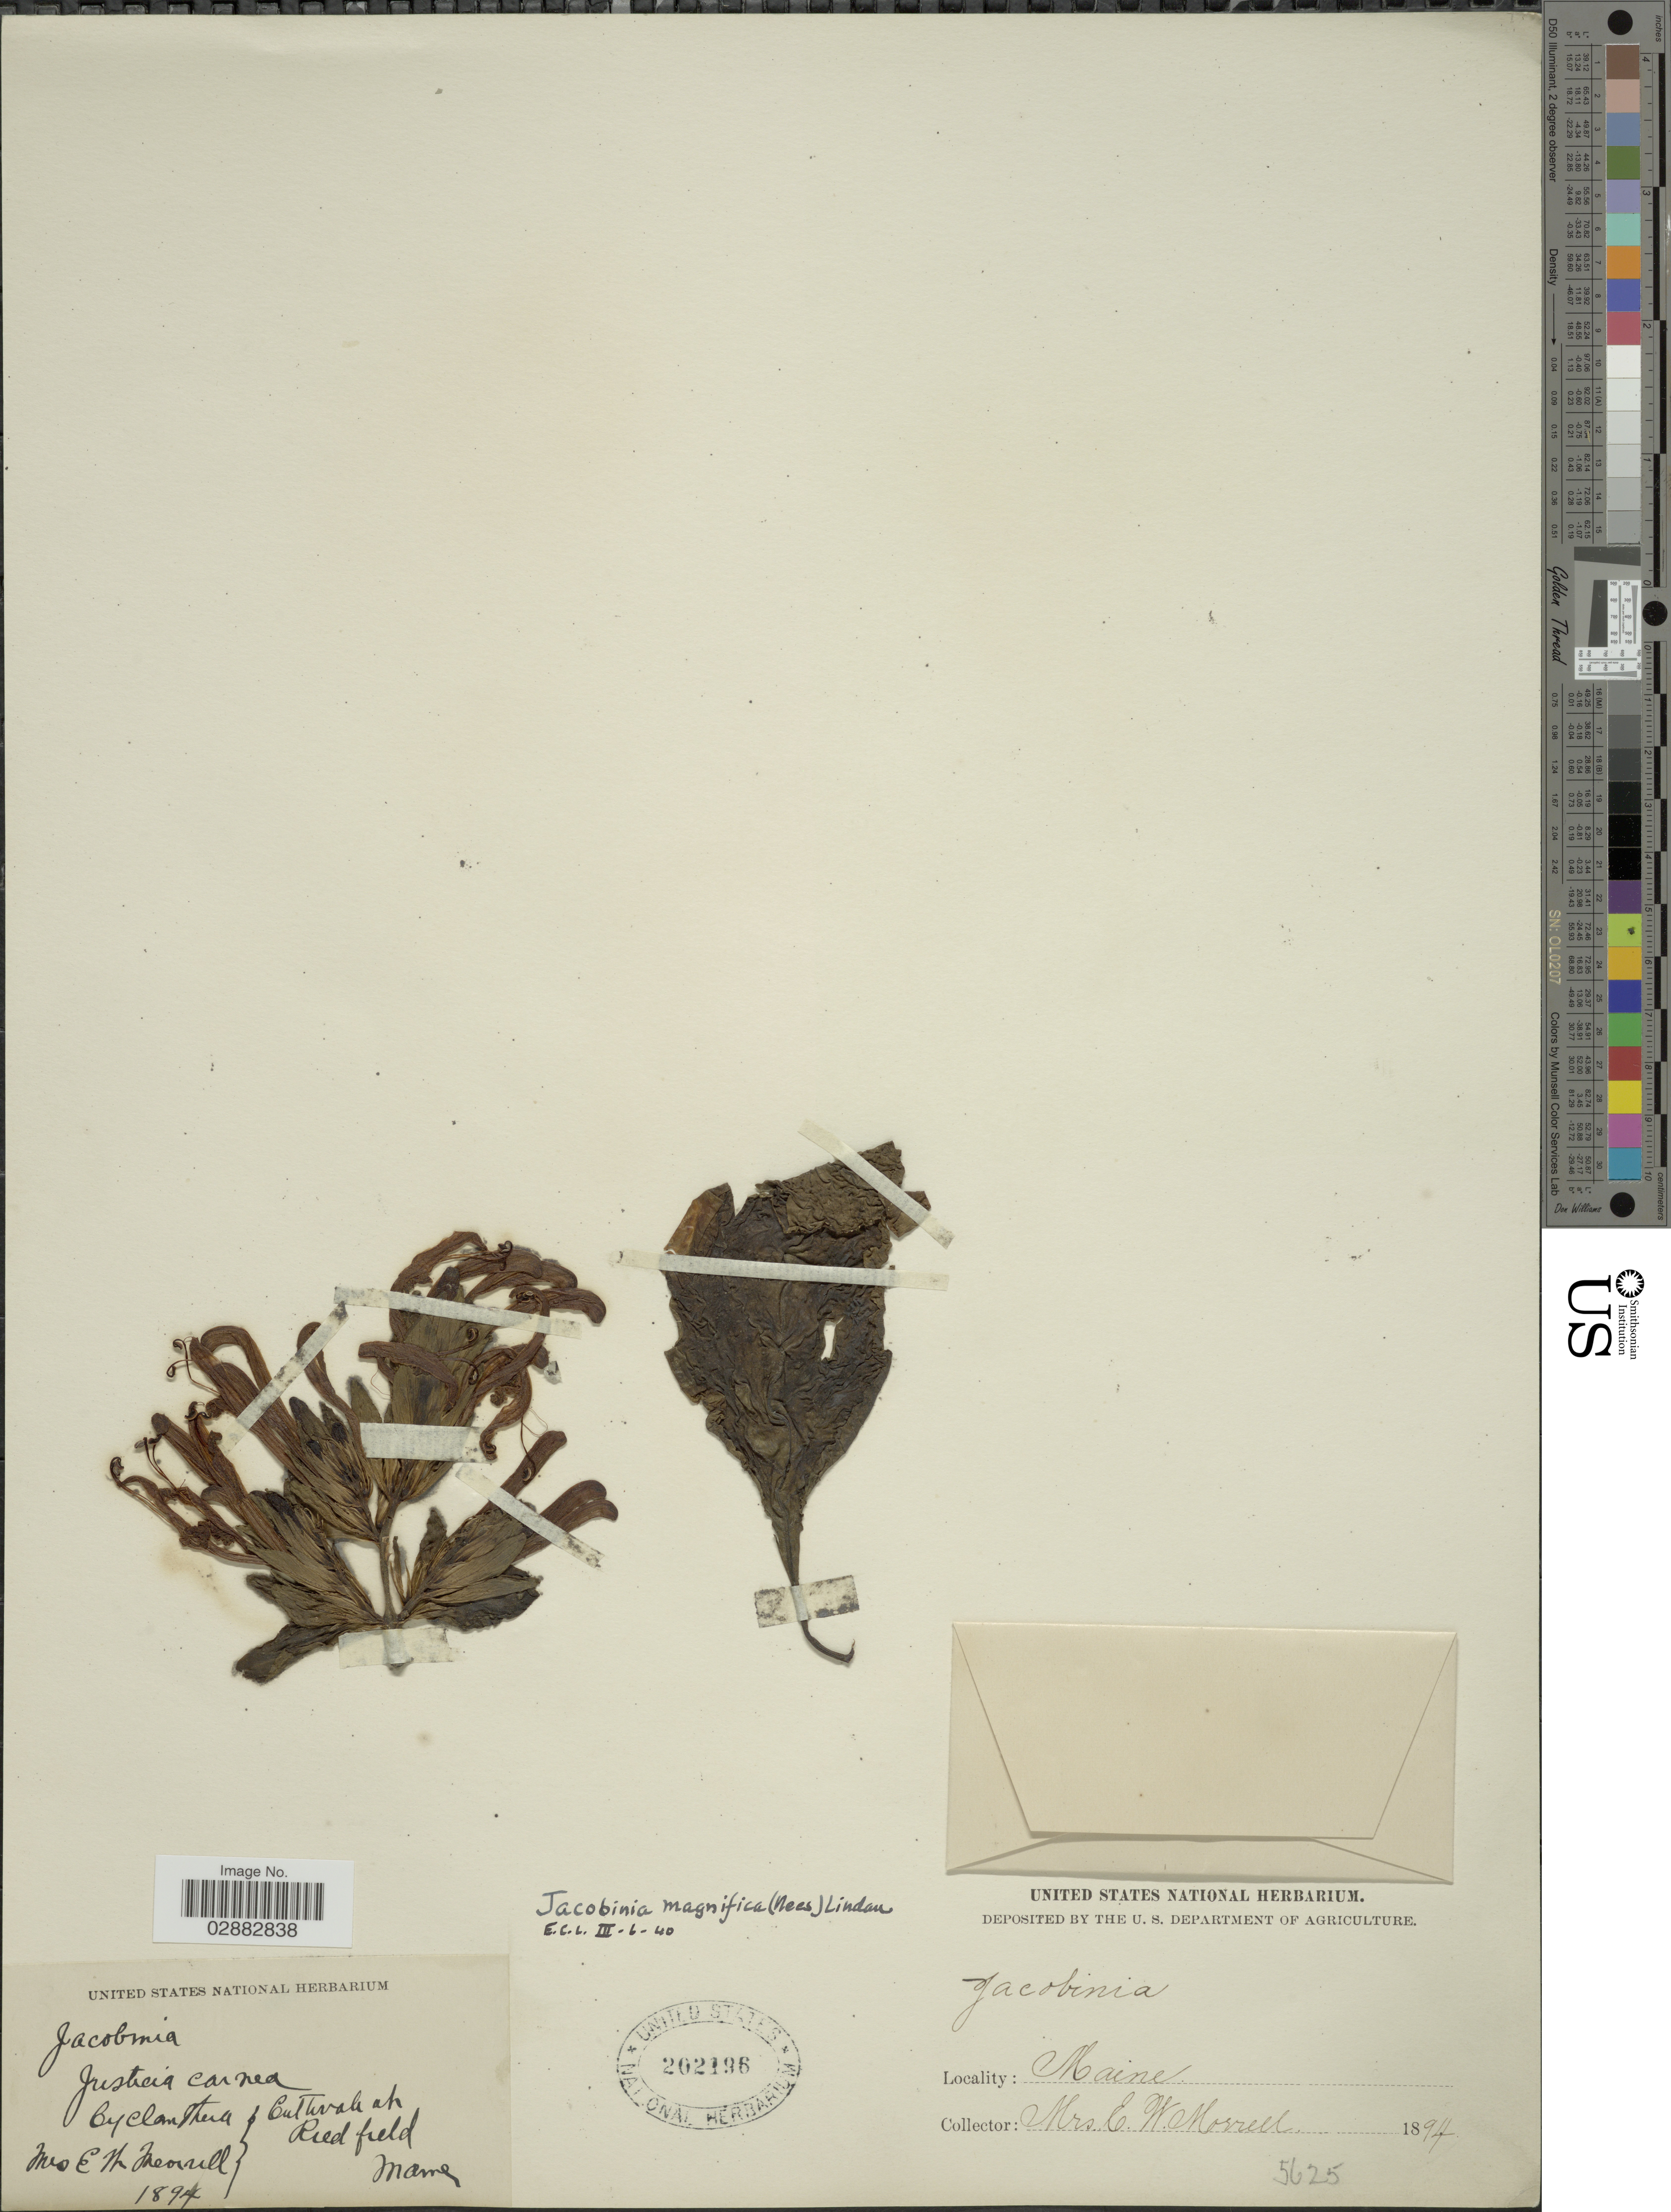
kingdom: Plantae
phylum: Tracheophyta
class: Magnoliopsida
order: Lamiales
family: Acanthaceae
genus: Jacobinia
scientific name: Jacobinia magnifica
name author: (Nees) Lindau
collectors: E. Morrill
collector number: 5625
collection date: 1894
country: United States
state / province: Maine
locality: Cultivate at Readfield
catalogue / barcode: US 202196